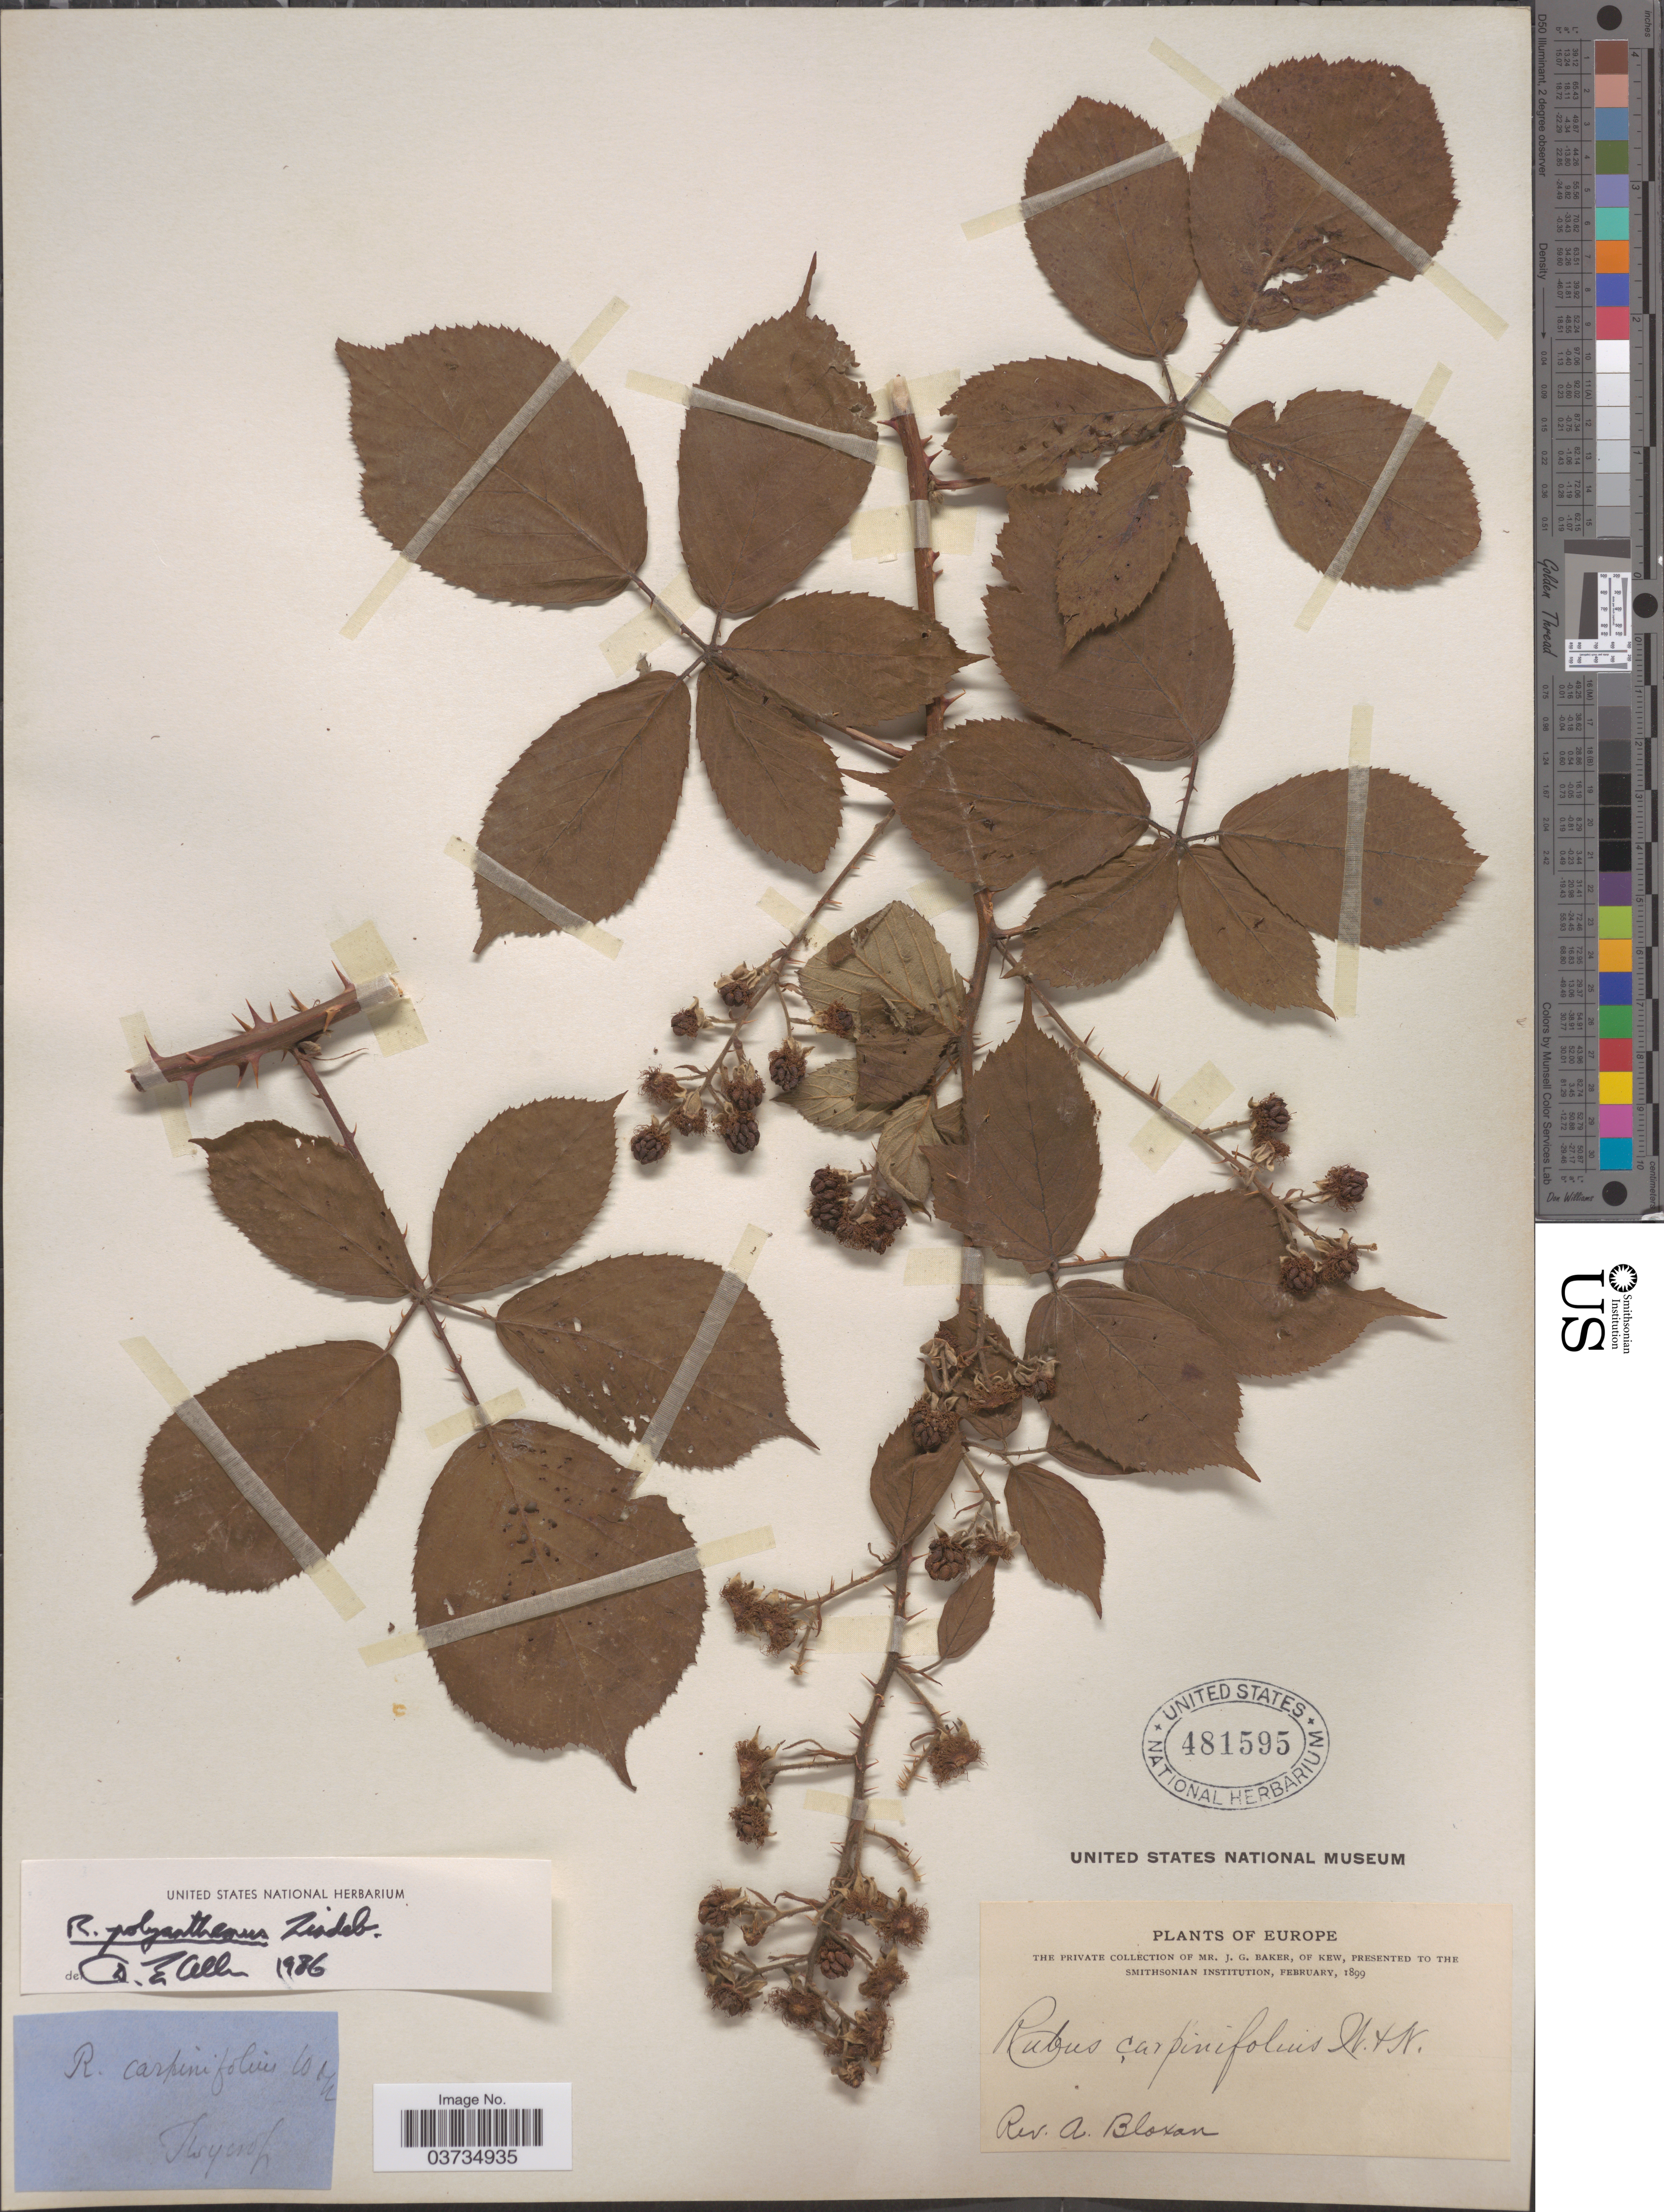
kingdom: Plantae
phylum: Tracheophyta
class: Magnoliopsida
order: Rosales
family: Rosaceae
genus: Rubus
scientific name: Rubus polyanthemus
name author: Lindeb.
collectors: A. Bloxam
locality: Hsycross [interpreted]. Europe.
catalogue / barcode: US 481595